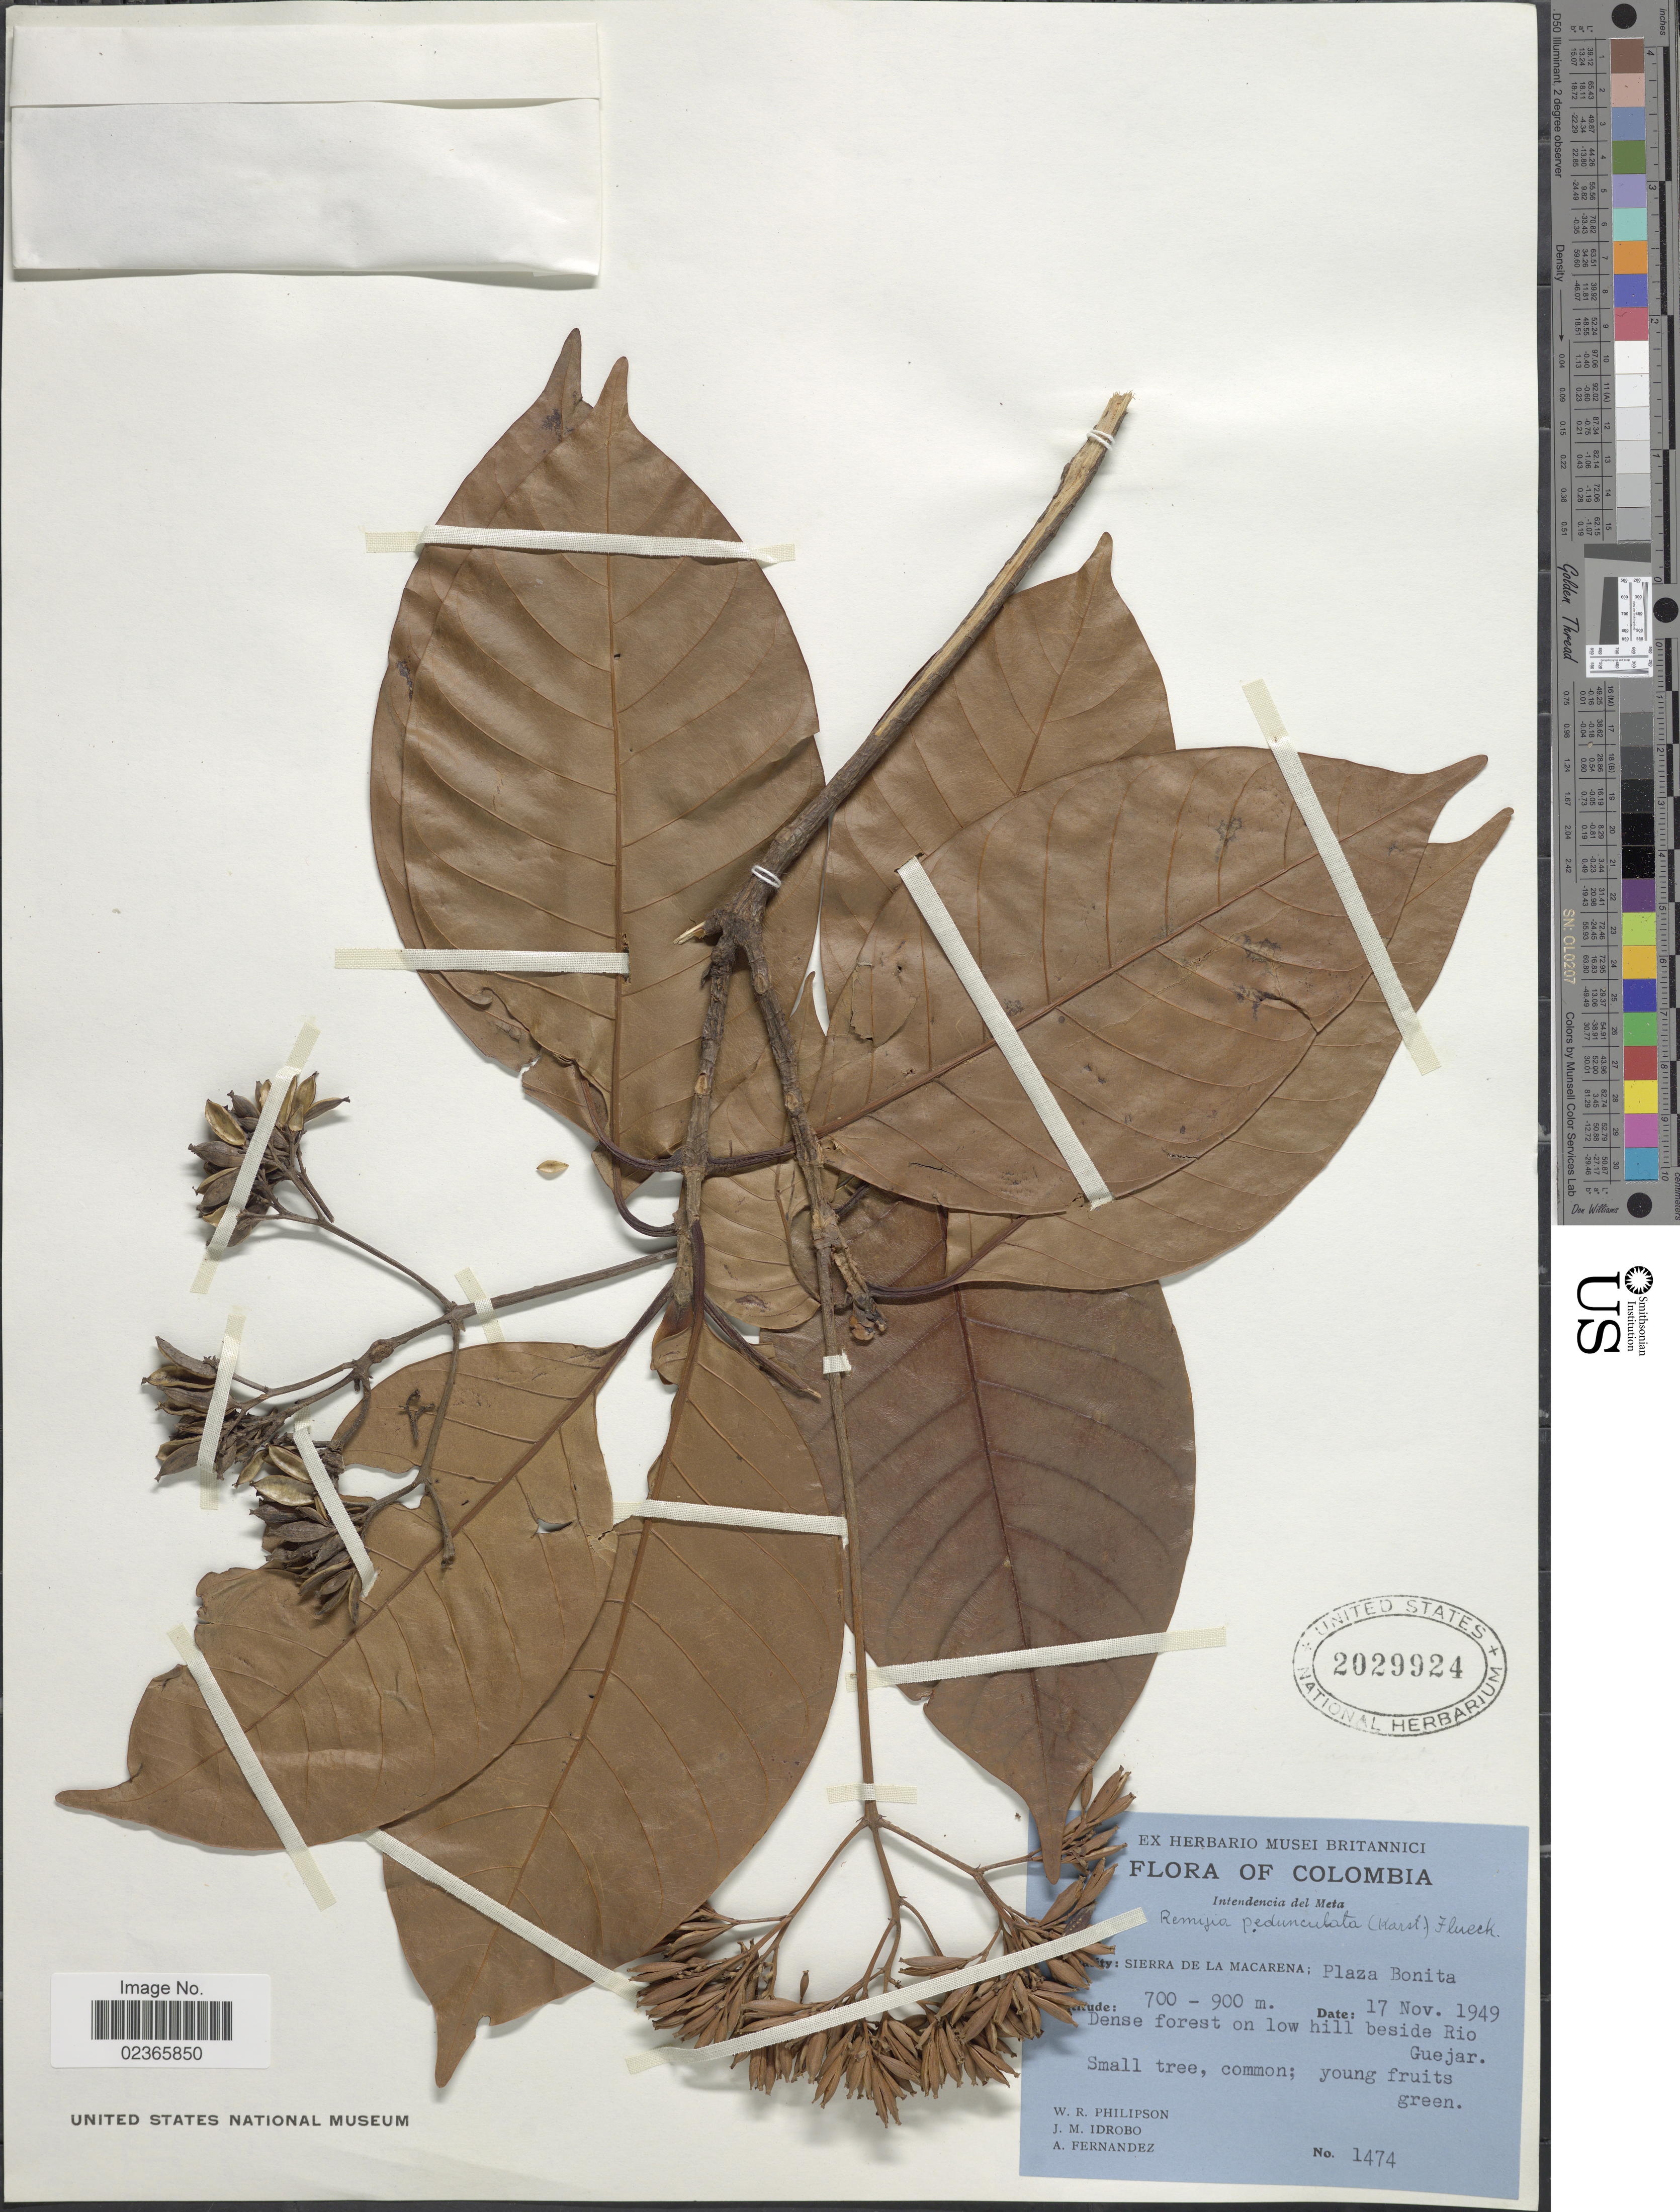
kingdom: Plantae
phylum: Tracheophyta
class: Magnoliopsida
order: Gentianales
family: Rubiaceae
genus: Remijia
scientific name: Remijia pedunculata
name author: (H. Karst.) Fluck.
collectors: W. R. Philipson, J. M. Idrobo & A. Fernandez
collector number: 1474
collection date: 1949-11-17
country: Colombia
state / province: Meta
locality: Sierra de La Macarena: Plaza Bonita, Dense forest on low hill beside Rio Guejar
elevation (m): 700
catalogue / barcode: US 2029924